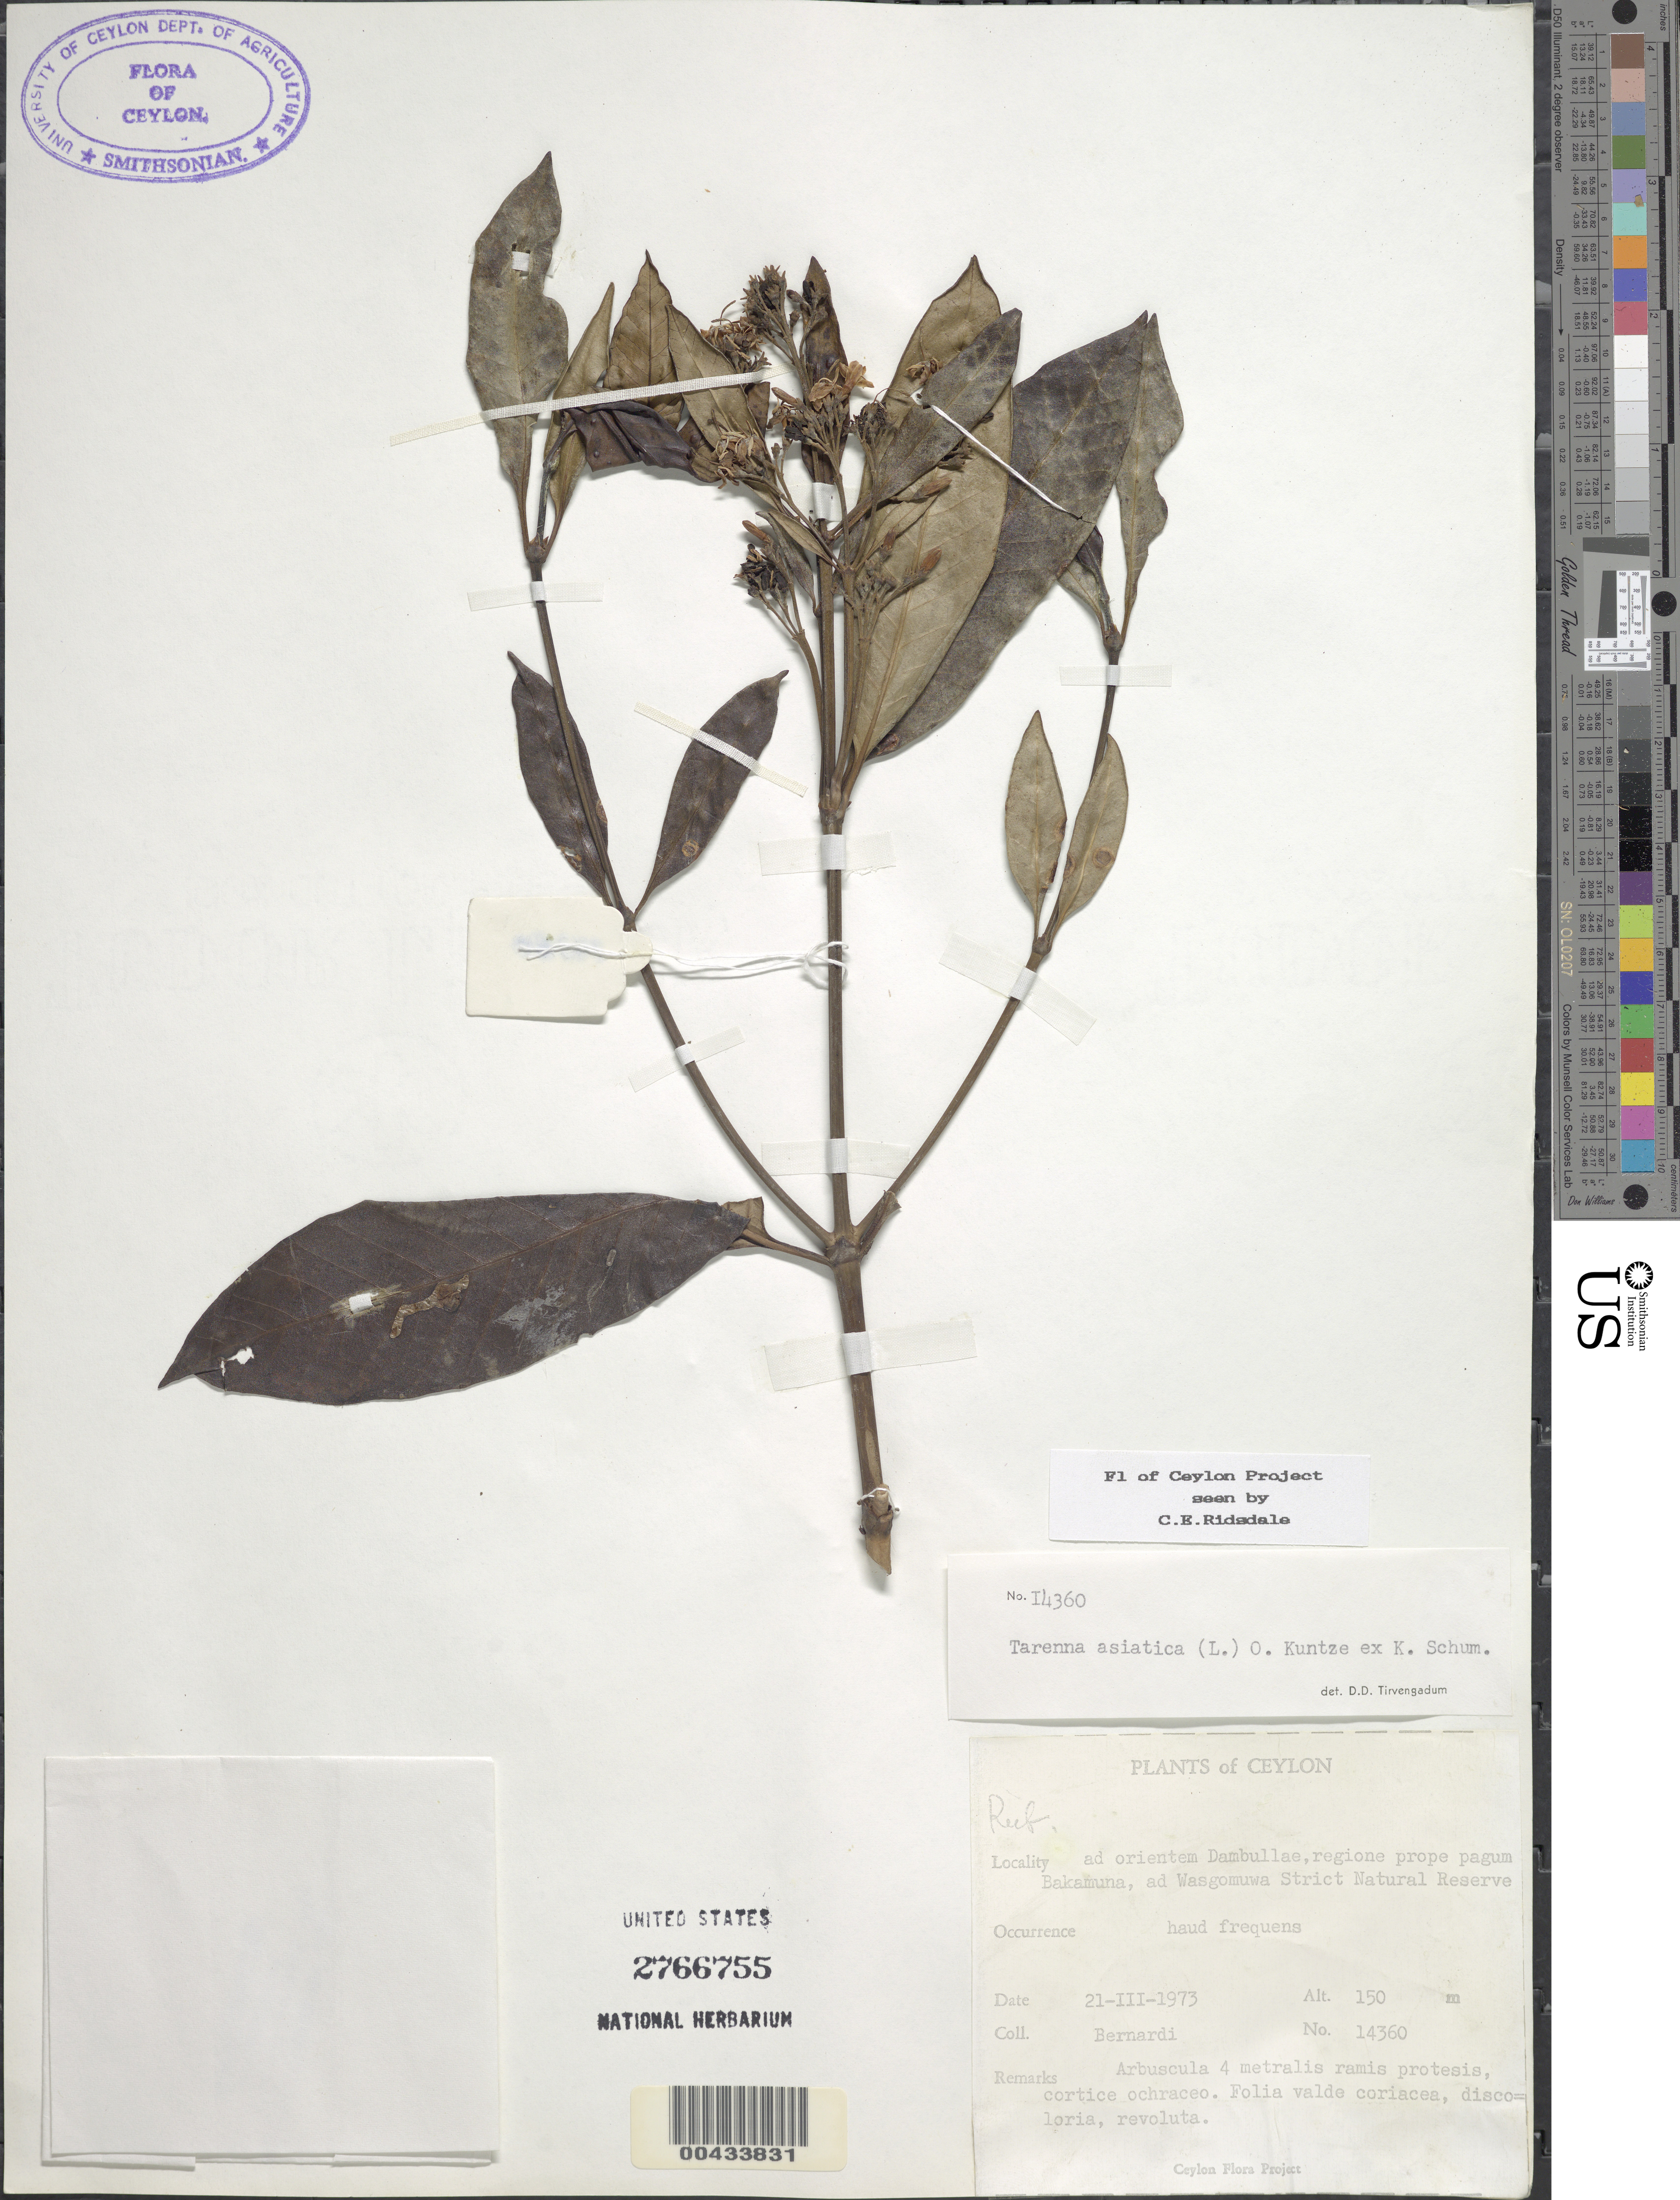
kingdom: Plantae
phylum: Tracheophyta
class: Magnoliopsida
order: Gentianales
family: Rubiaceae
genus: Tarenna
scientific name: Tarenna asiatica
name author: (L.) Kuntze ex K. Schum.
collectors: W. Bernardi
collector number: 14360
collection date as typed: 21 Mar 1973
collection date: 1973-03-21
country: Sri Lanka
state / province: Central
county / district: Matale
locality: Dambullae, Bakamuan region, Wasgomuwa Strict Natural Reserve.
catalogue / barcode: US 2766755